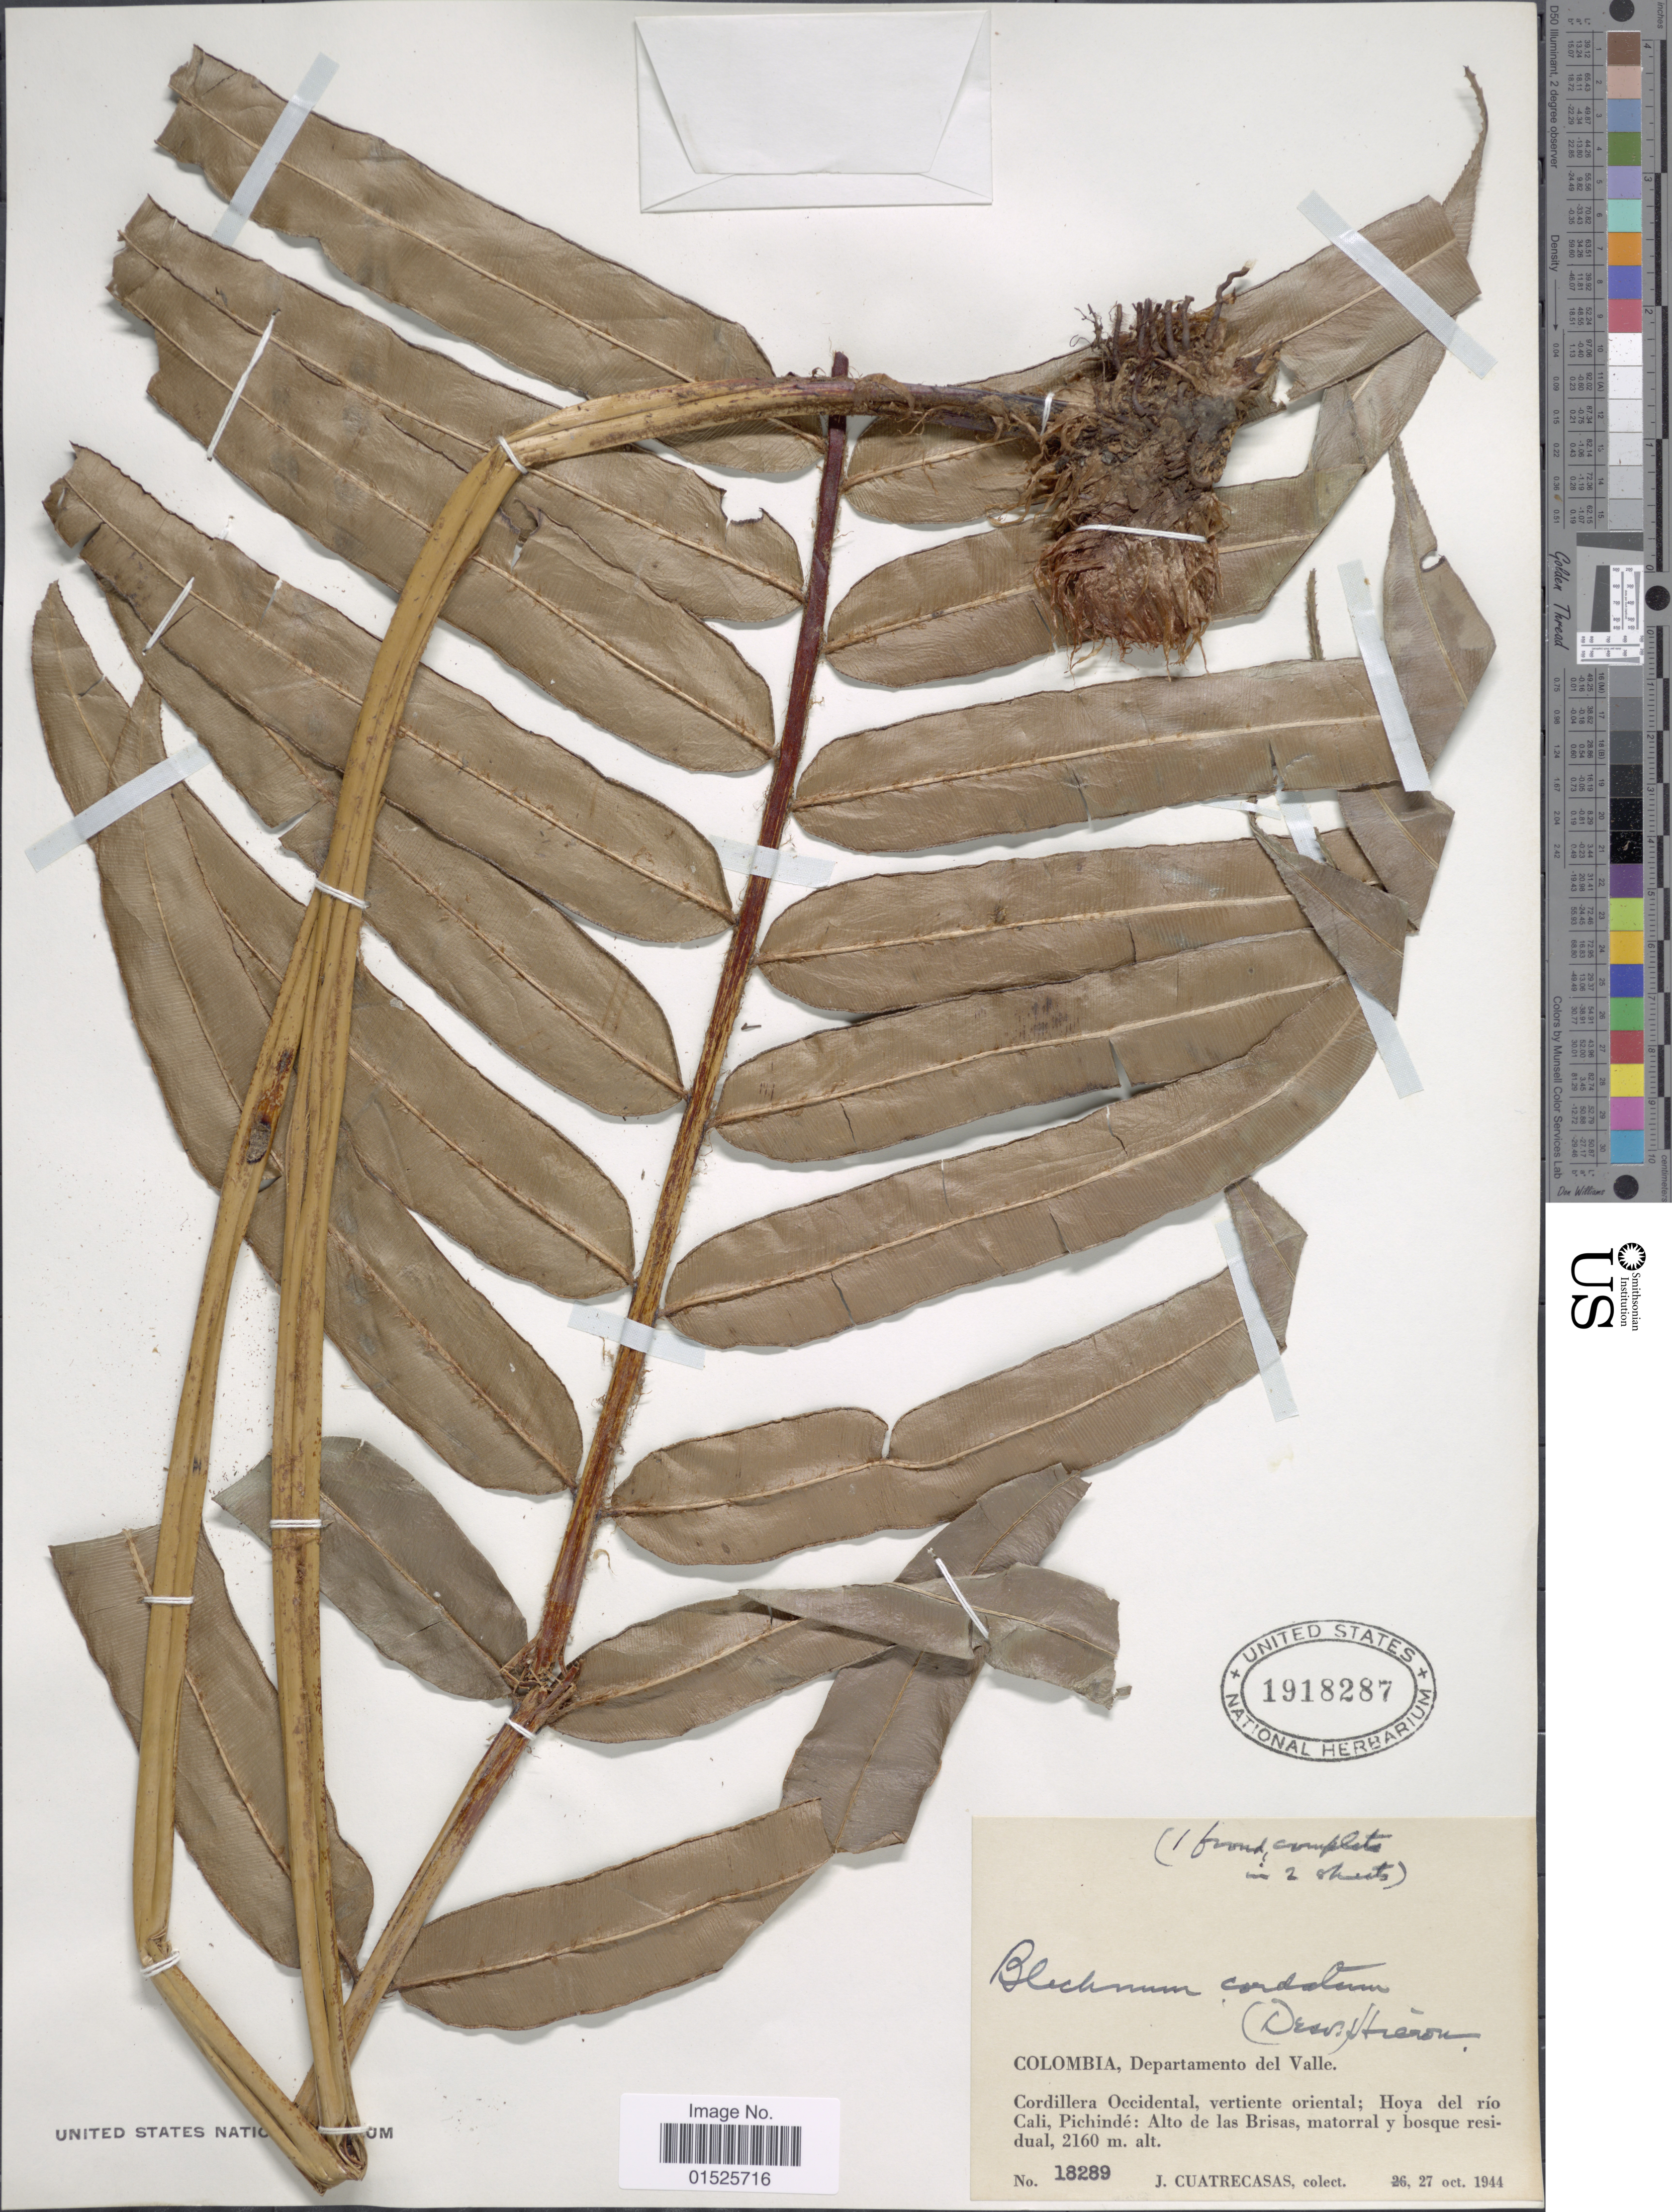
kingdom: Plantae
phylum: Tracheophyta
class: Polypodiopsida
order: Polypodiales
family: Blechnaceae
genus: Blechnum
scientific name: Blechnum cordatum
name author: (Desv.) Hieron.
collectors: J. Cuatrecasas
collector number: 18289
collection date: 1944-10-27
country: Colombia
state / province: Valle del Cauca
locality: Departamento del Valle. Cordillera Occidental, vertiente oriental; Hoya del río Cali, Pichindé: Alto de las Brisas, matorral y bosque residual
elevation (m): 2160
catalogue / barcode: US 1918287